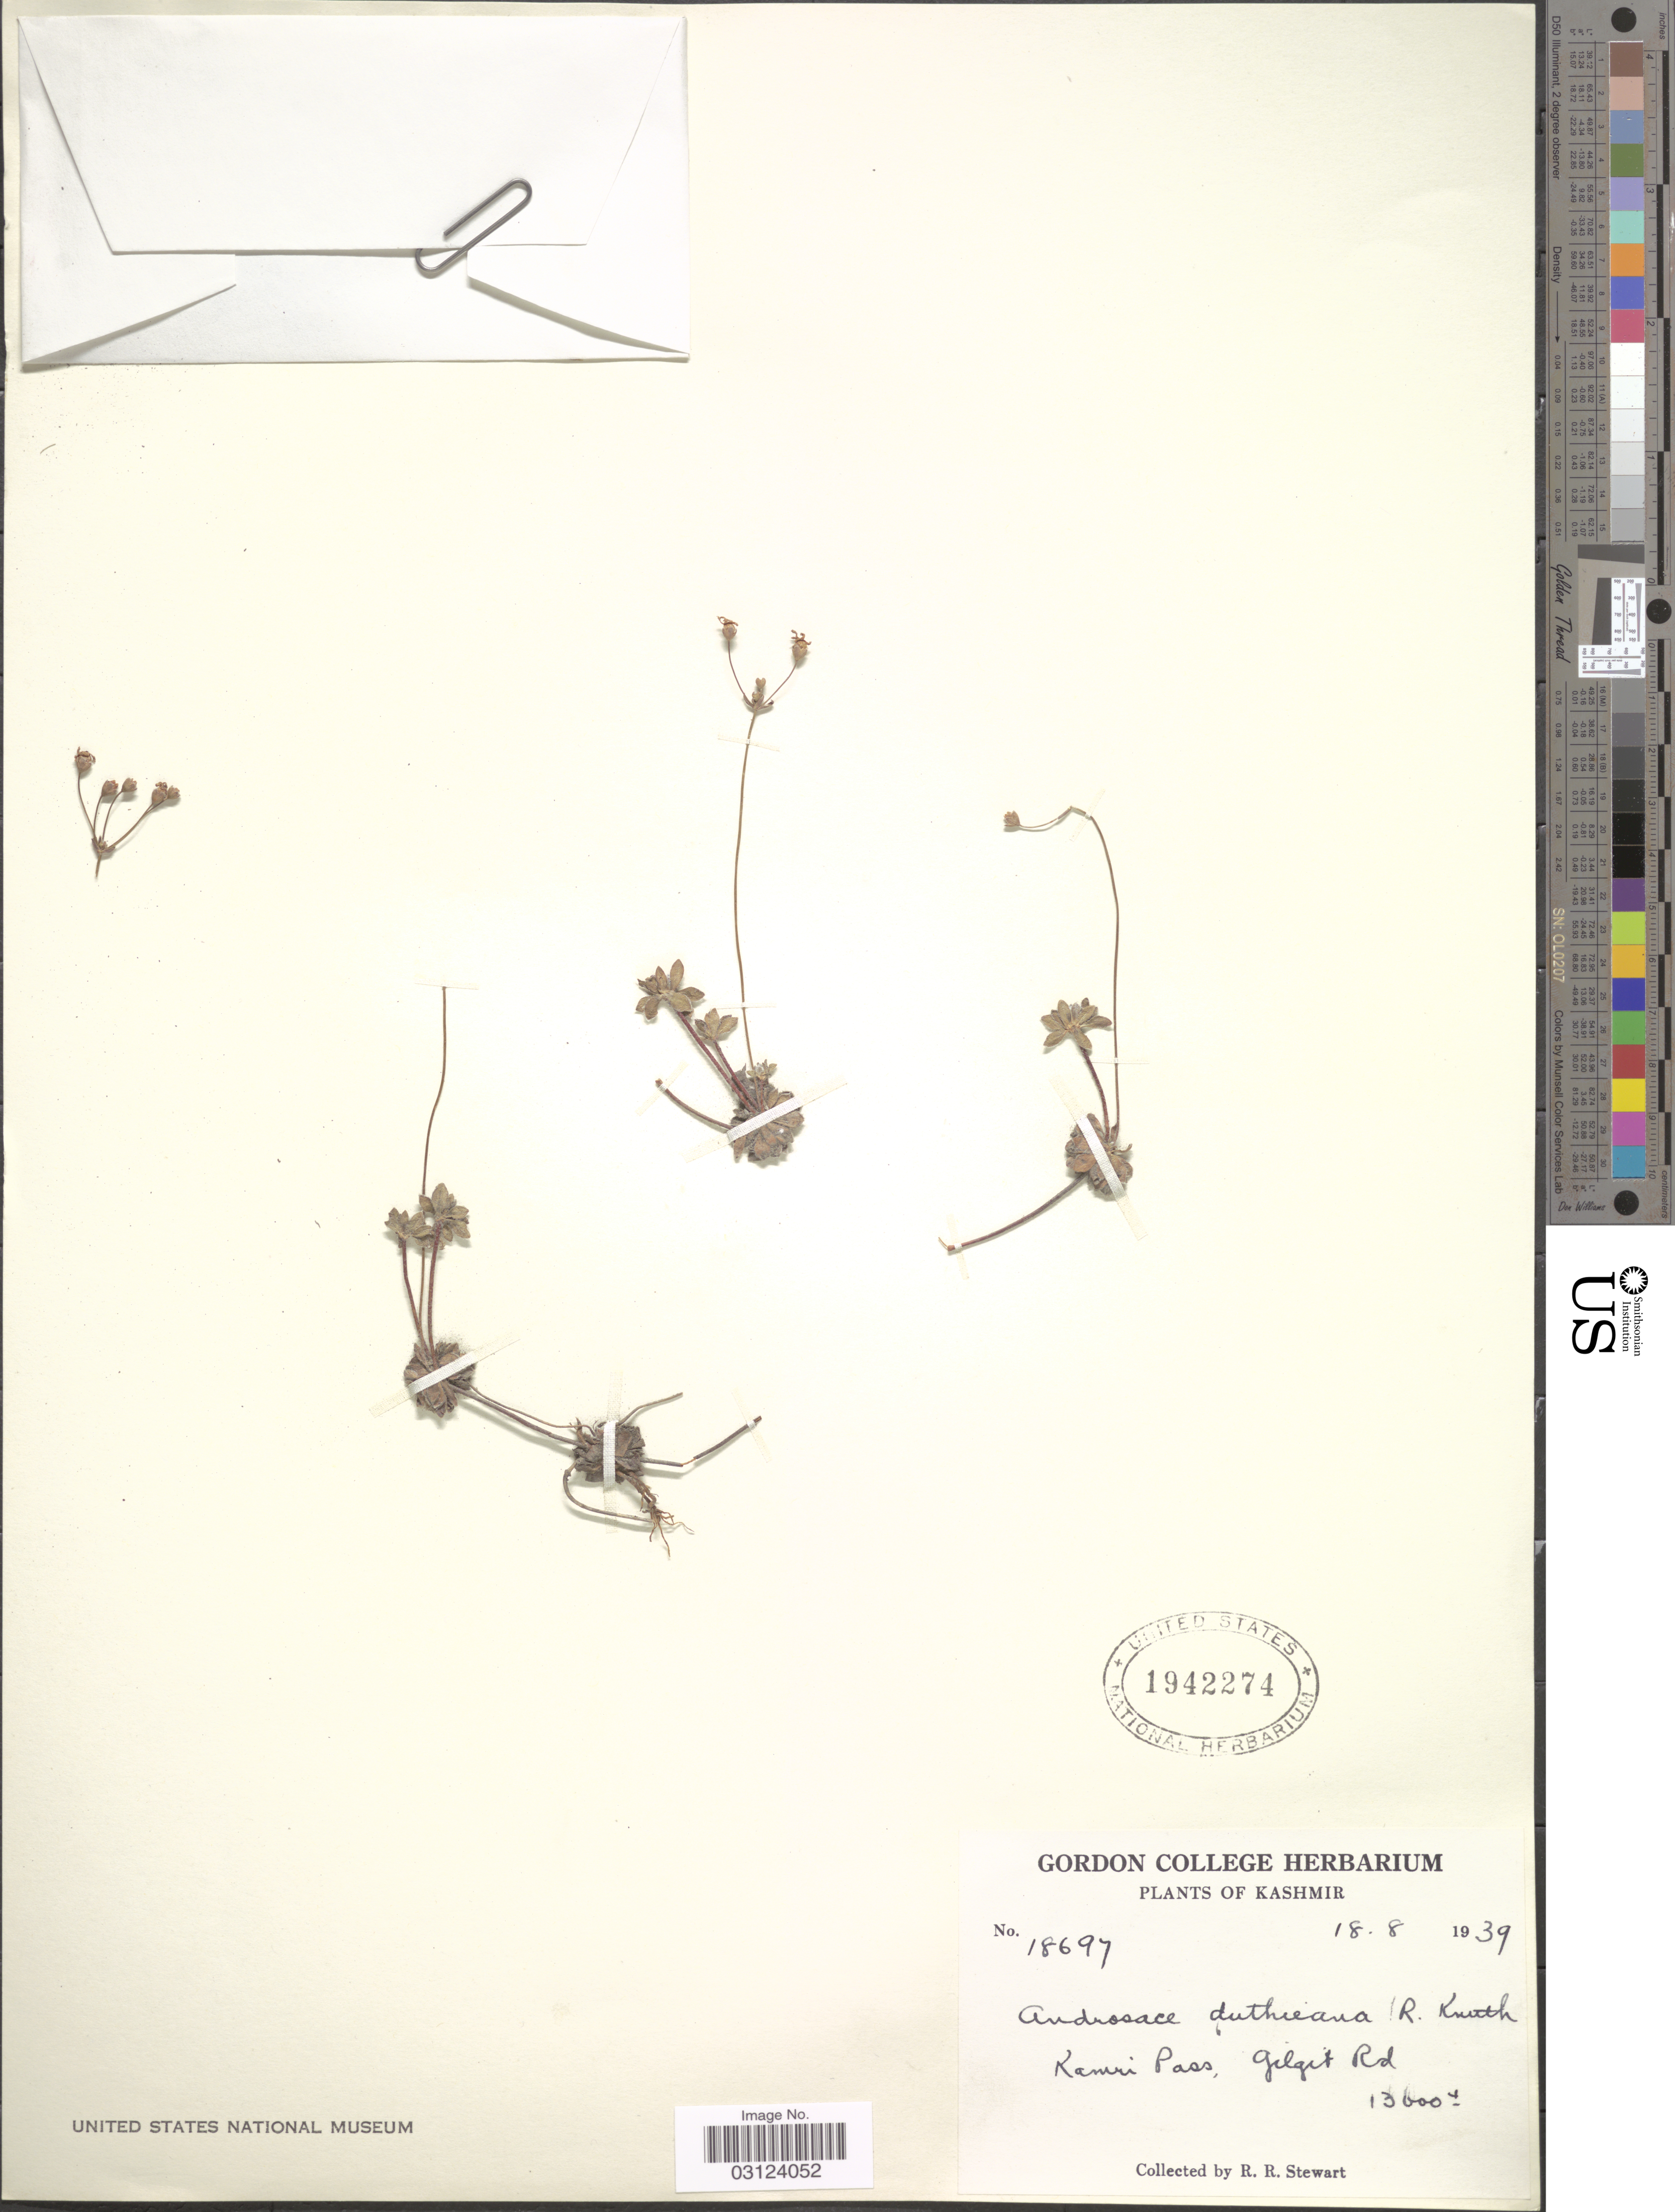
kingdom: Plantae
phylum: Tracheophyta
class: Magnoliopsida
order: Ericales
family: Primulaceae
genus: Androsace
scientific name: Androsace duthieana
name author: R. Knuth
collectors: R. Stewart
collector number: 18697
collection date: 1939-08-18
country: Pakistan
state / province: Gilgit-Baltistan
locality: Kashmir, Kamri Pass, Gilgit Rd.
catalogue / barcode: US 1942274